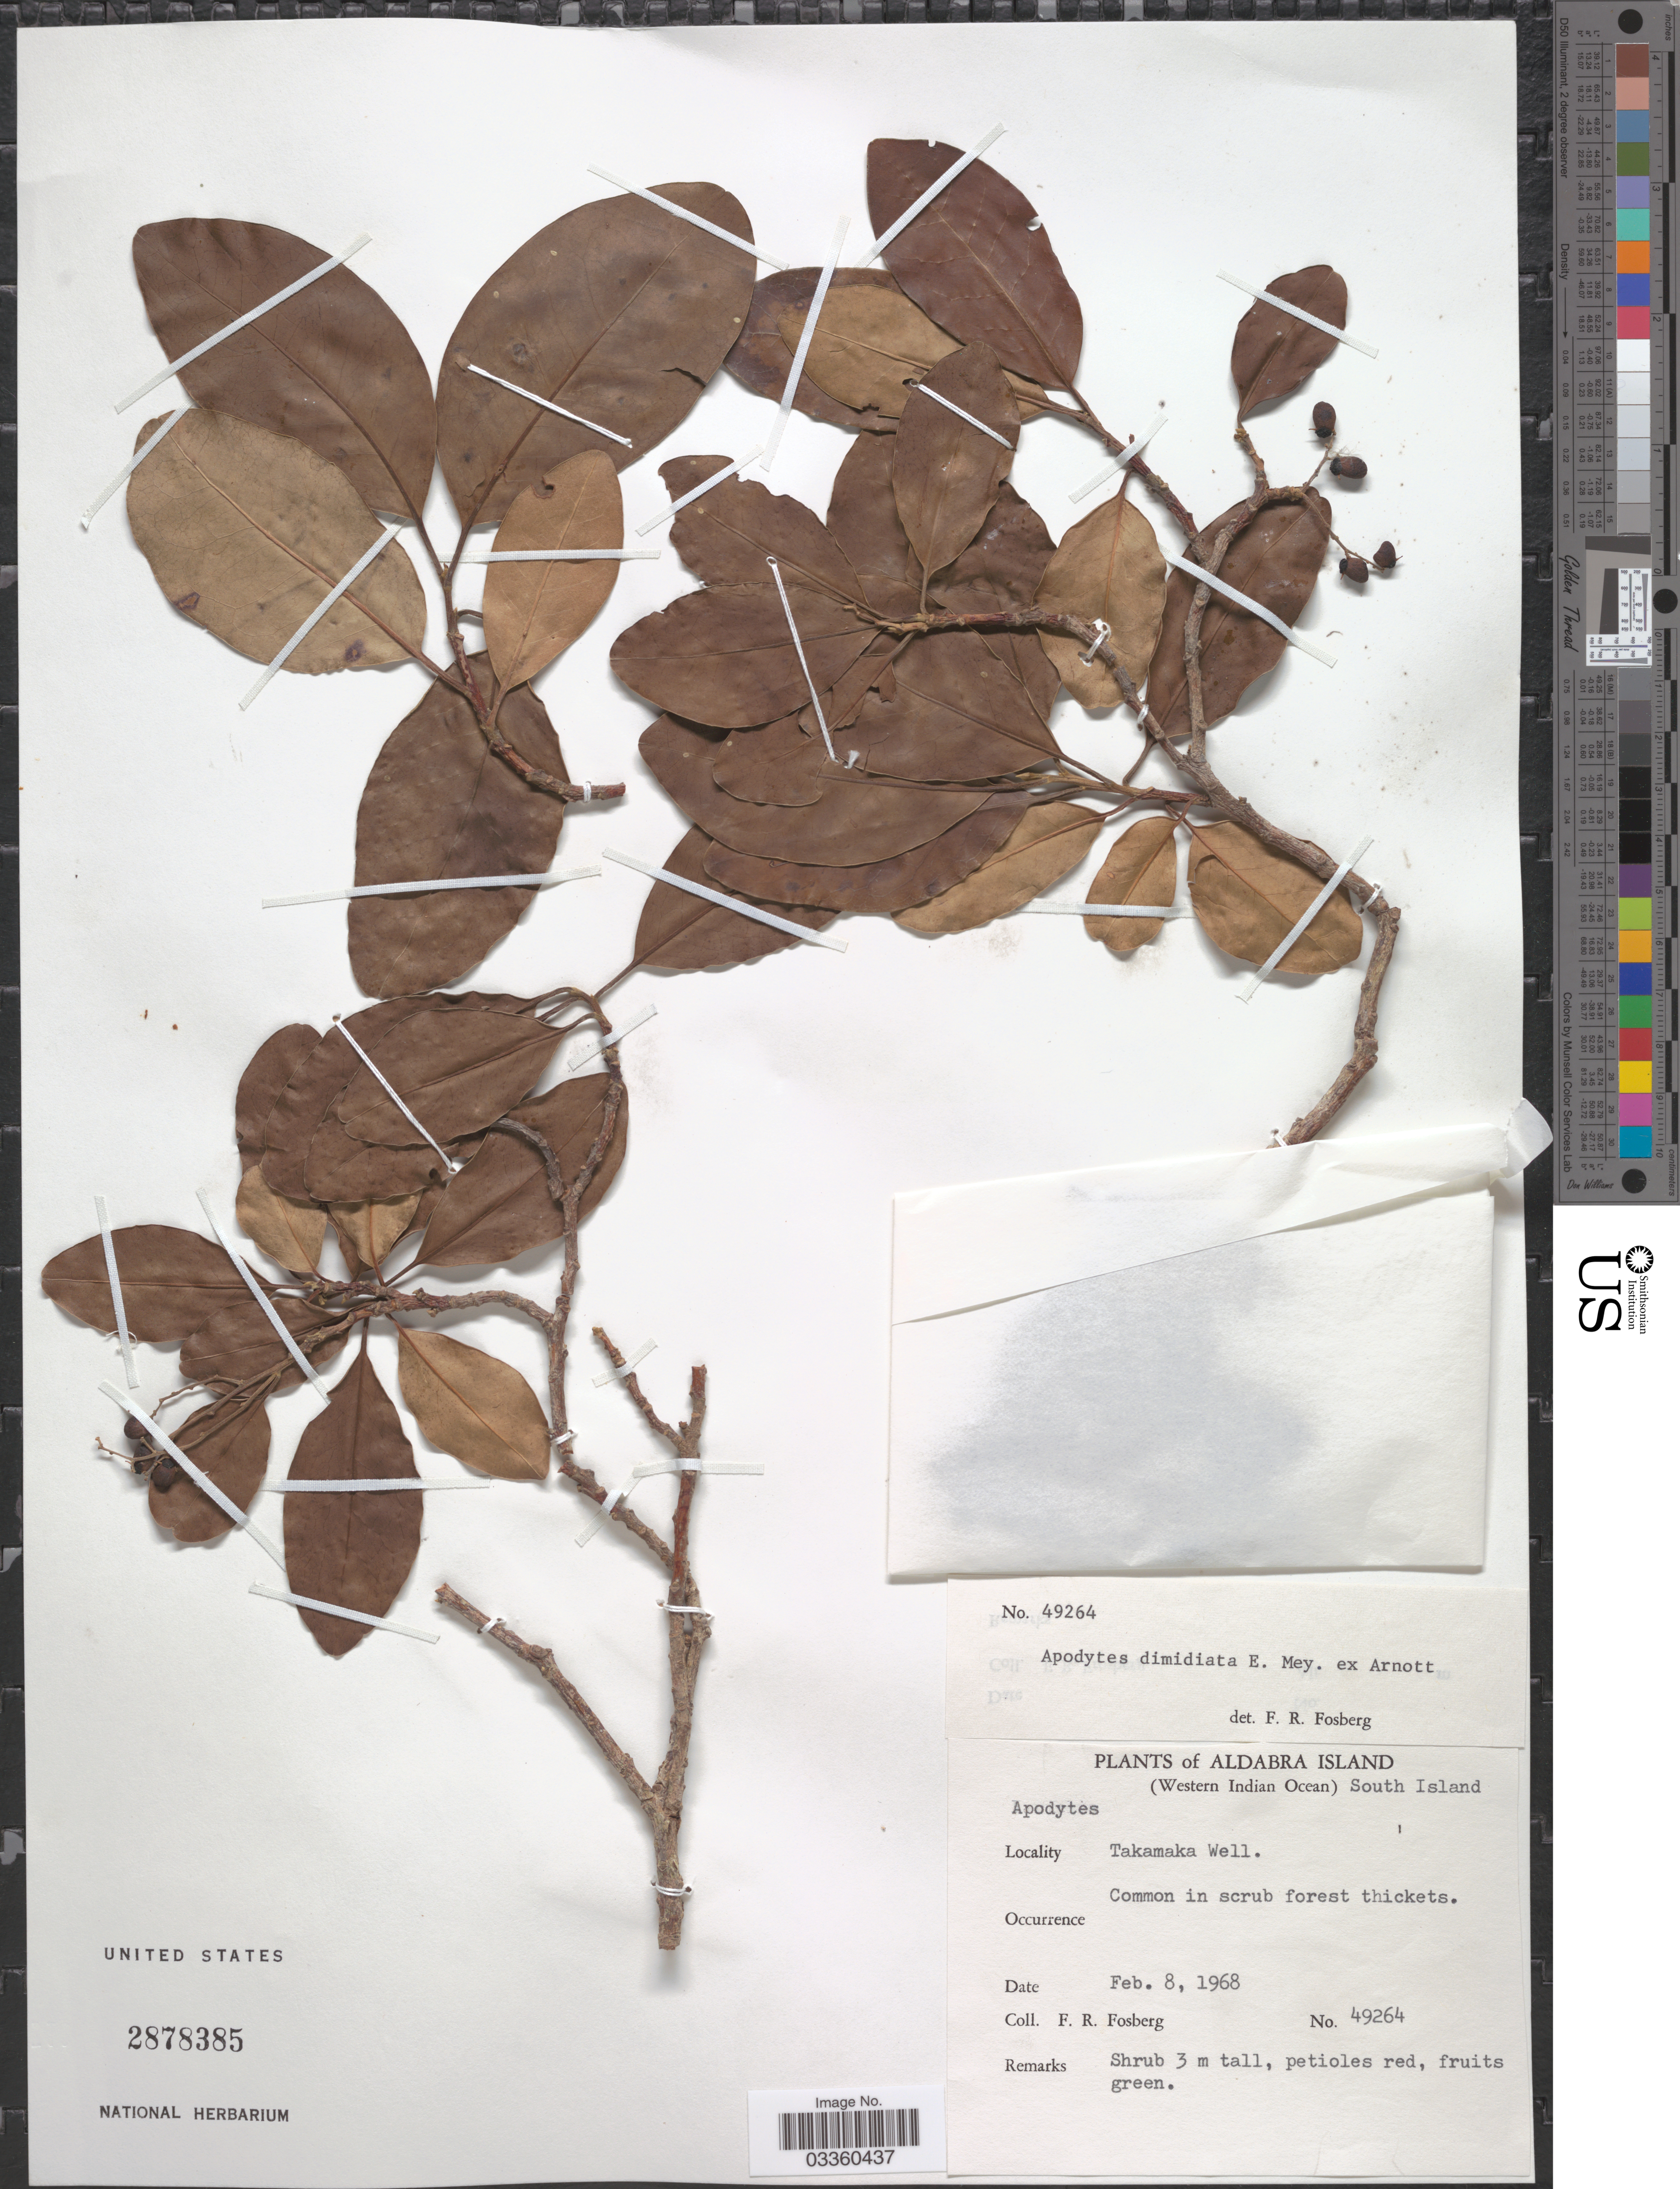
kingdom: Plantae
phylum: Tracheophyta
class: Magnoliopsida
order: Metteniusales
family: Metteniusaceae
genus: Apodytes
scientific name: Apodytes dimidiata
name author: E. Mey. ex Arn.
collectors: F. R. Fosberg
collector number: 49264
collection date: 1968-02-08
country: Seychelles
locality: Aldabra Island (Western Indian Ocean), South Island. Takamaka Well.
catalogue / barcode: US 2878385